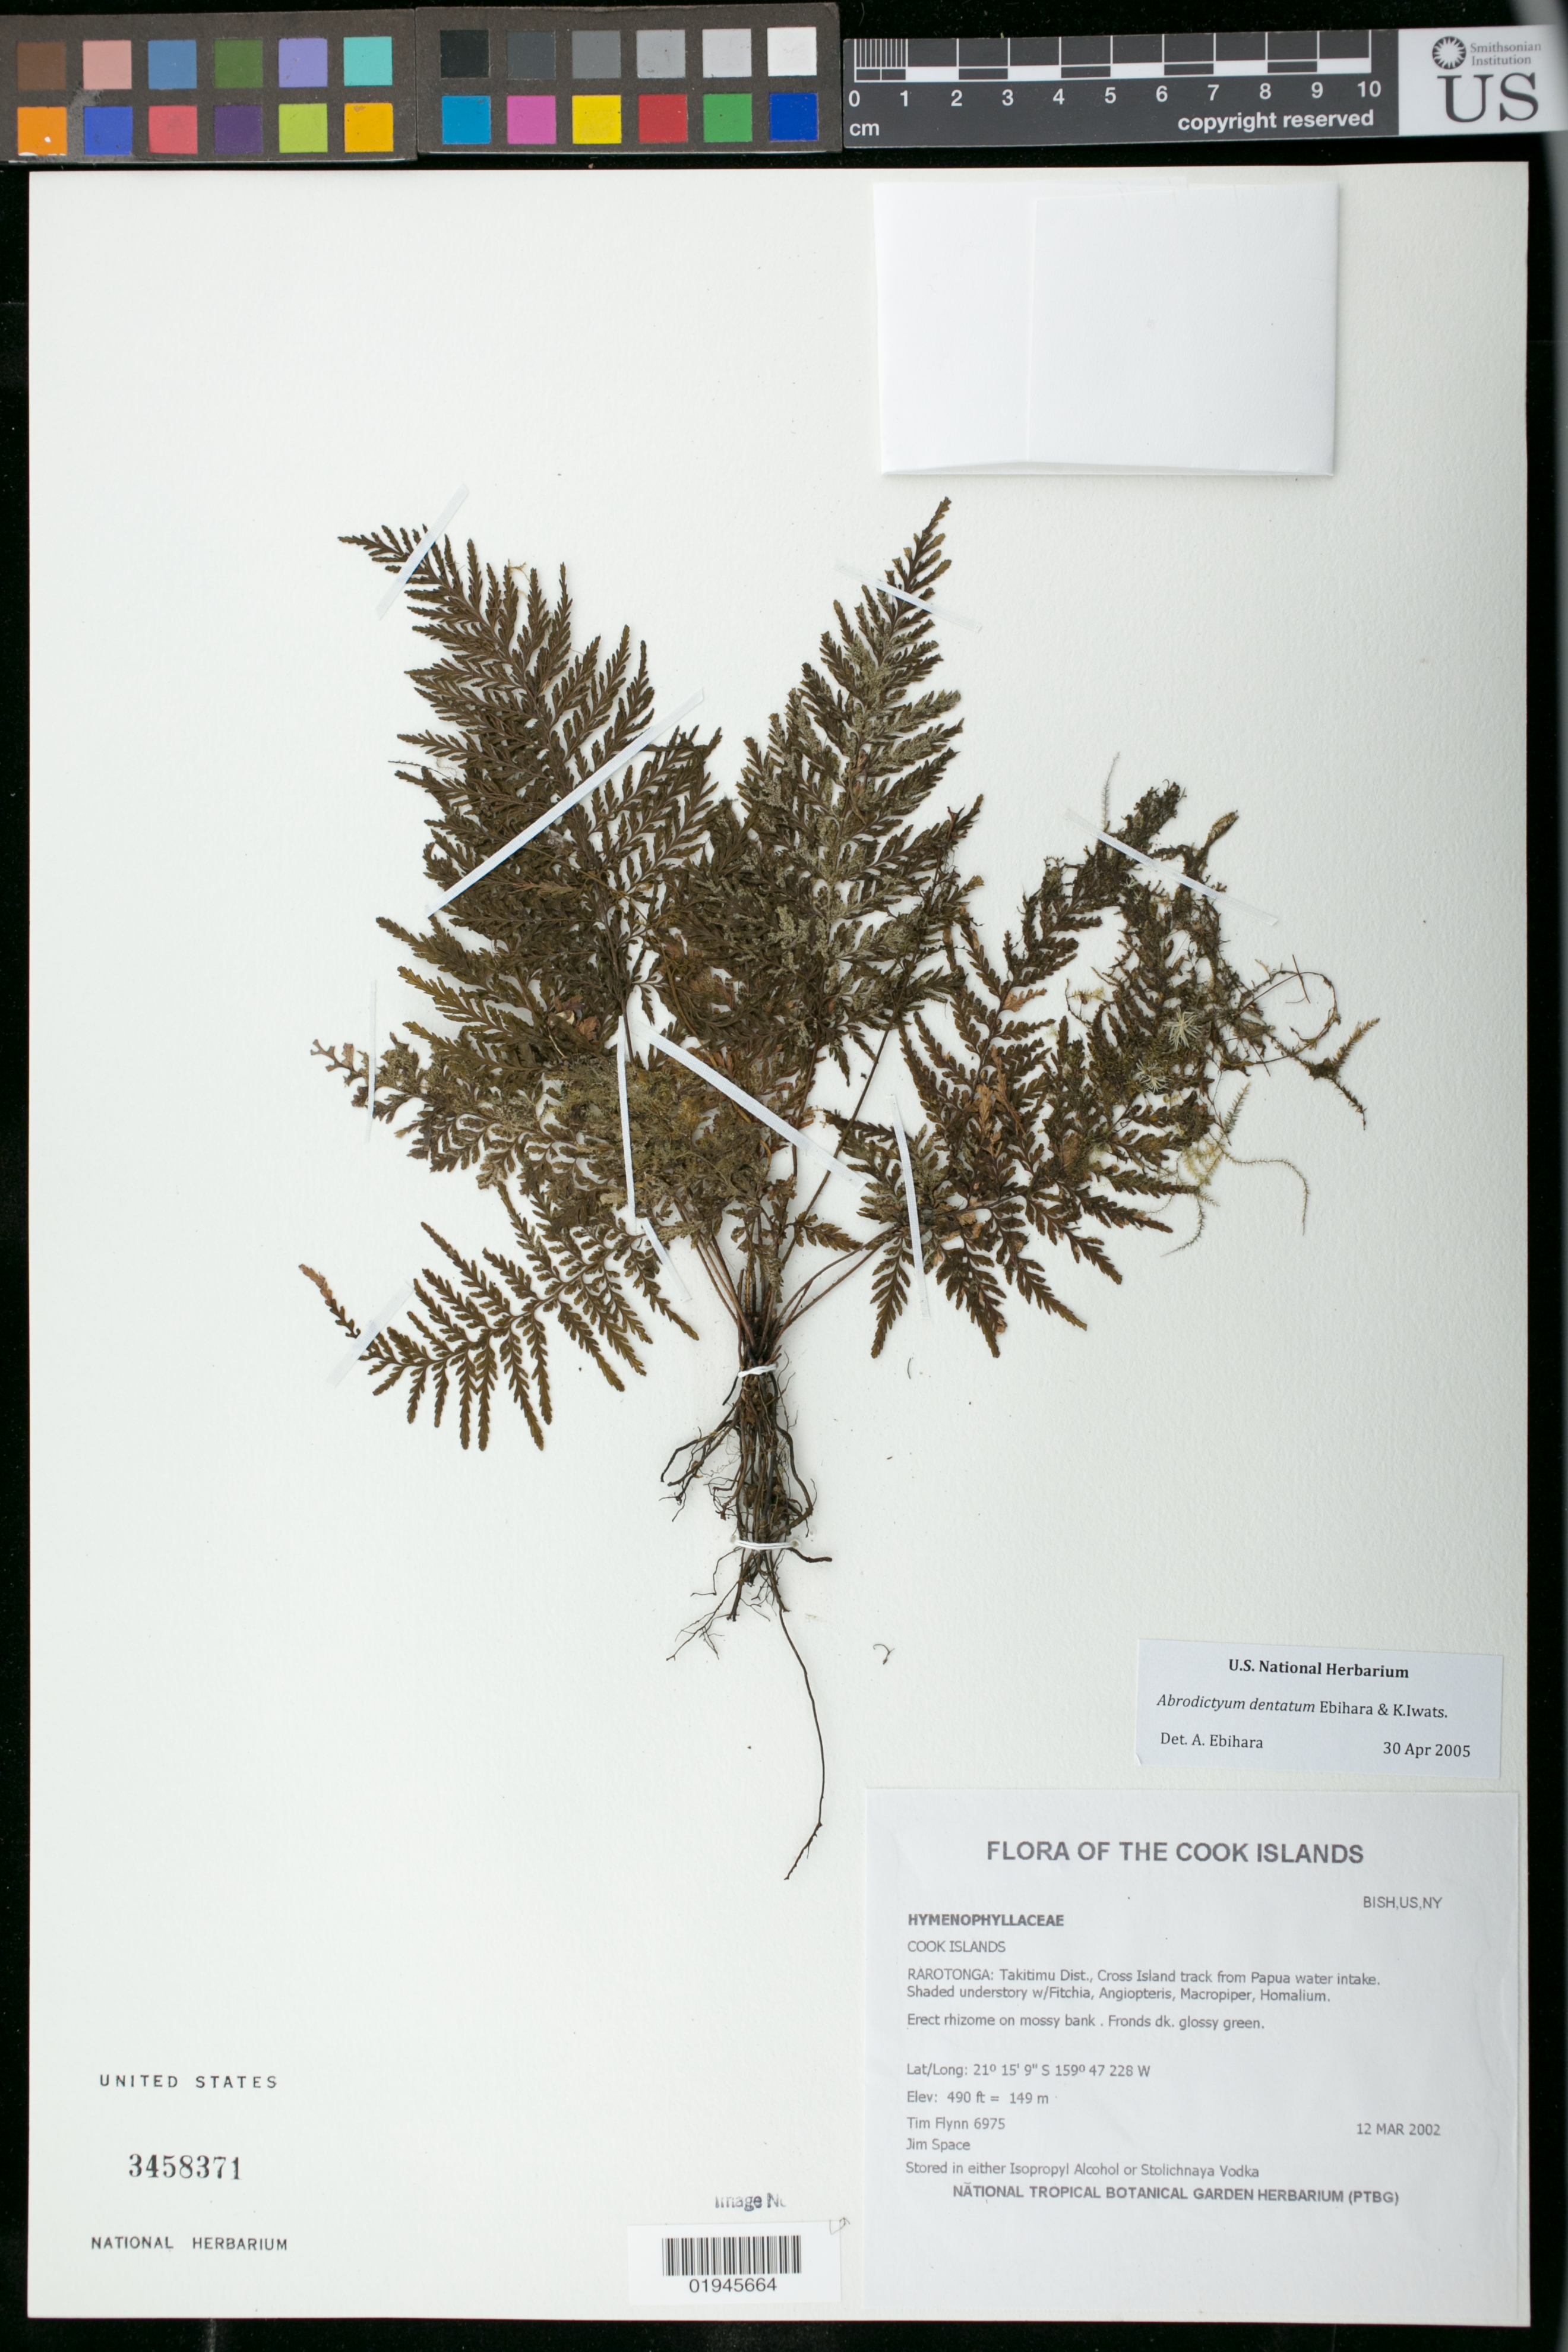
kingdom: Plantae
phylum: Tracheophyta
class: Polypodiopsida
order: Hymenophyllales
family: Hymenophyllaceae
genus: Abrodictyum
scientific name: Abrodictyum dentatum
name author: (Bosch) Ebihara & K. Iwats.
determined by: Ebihara, A.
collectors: T. W. Flynn & J. Space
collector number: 6975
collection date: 2002-03-12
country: Cook Islands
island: Rarotonga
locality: Rarotonga: Takitimu Dist., Cross Island track from Papua water intake.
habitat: Shaded understory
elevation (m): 149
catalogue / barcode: US 3458371